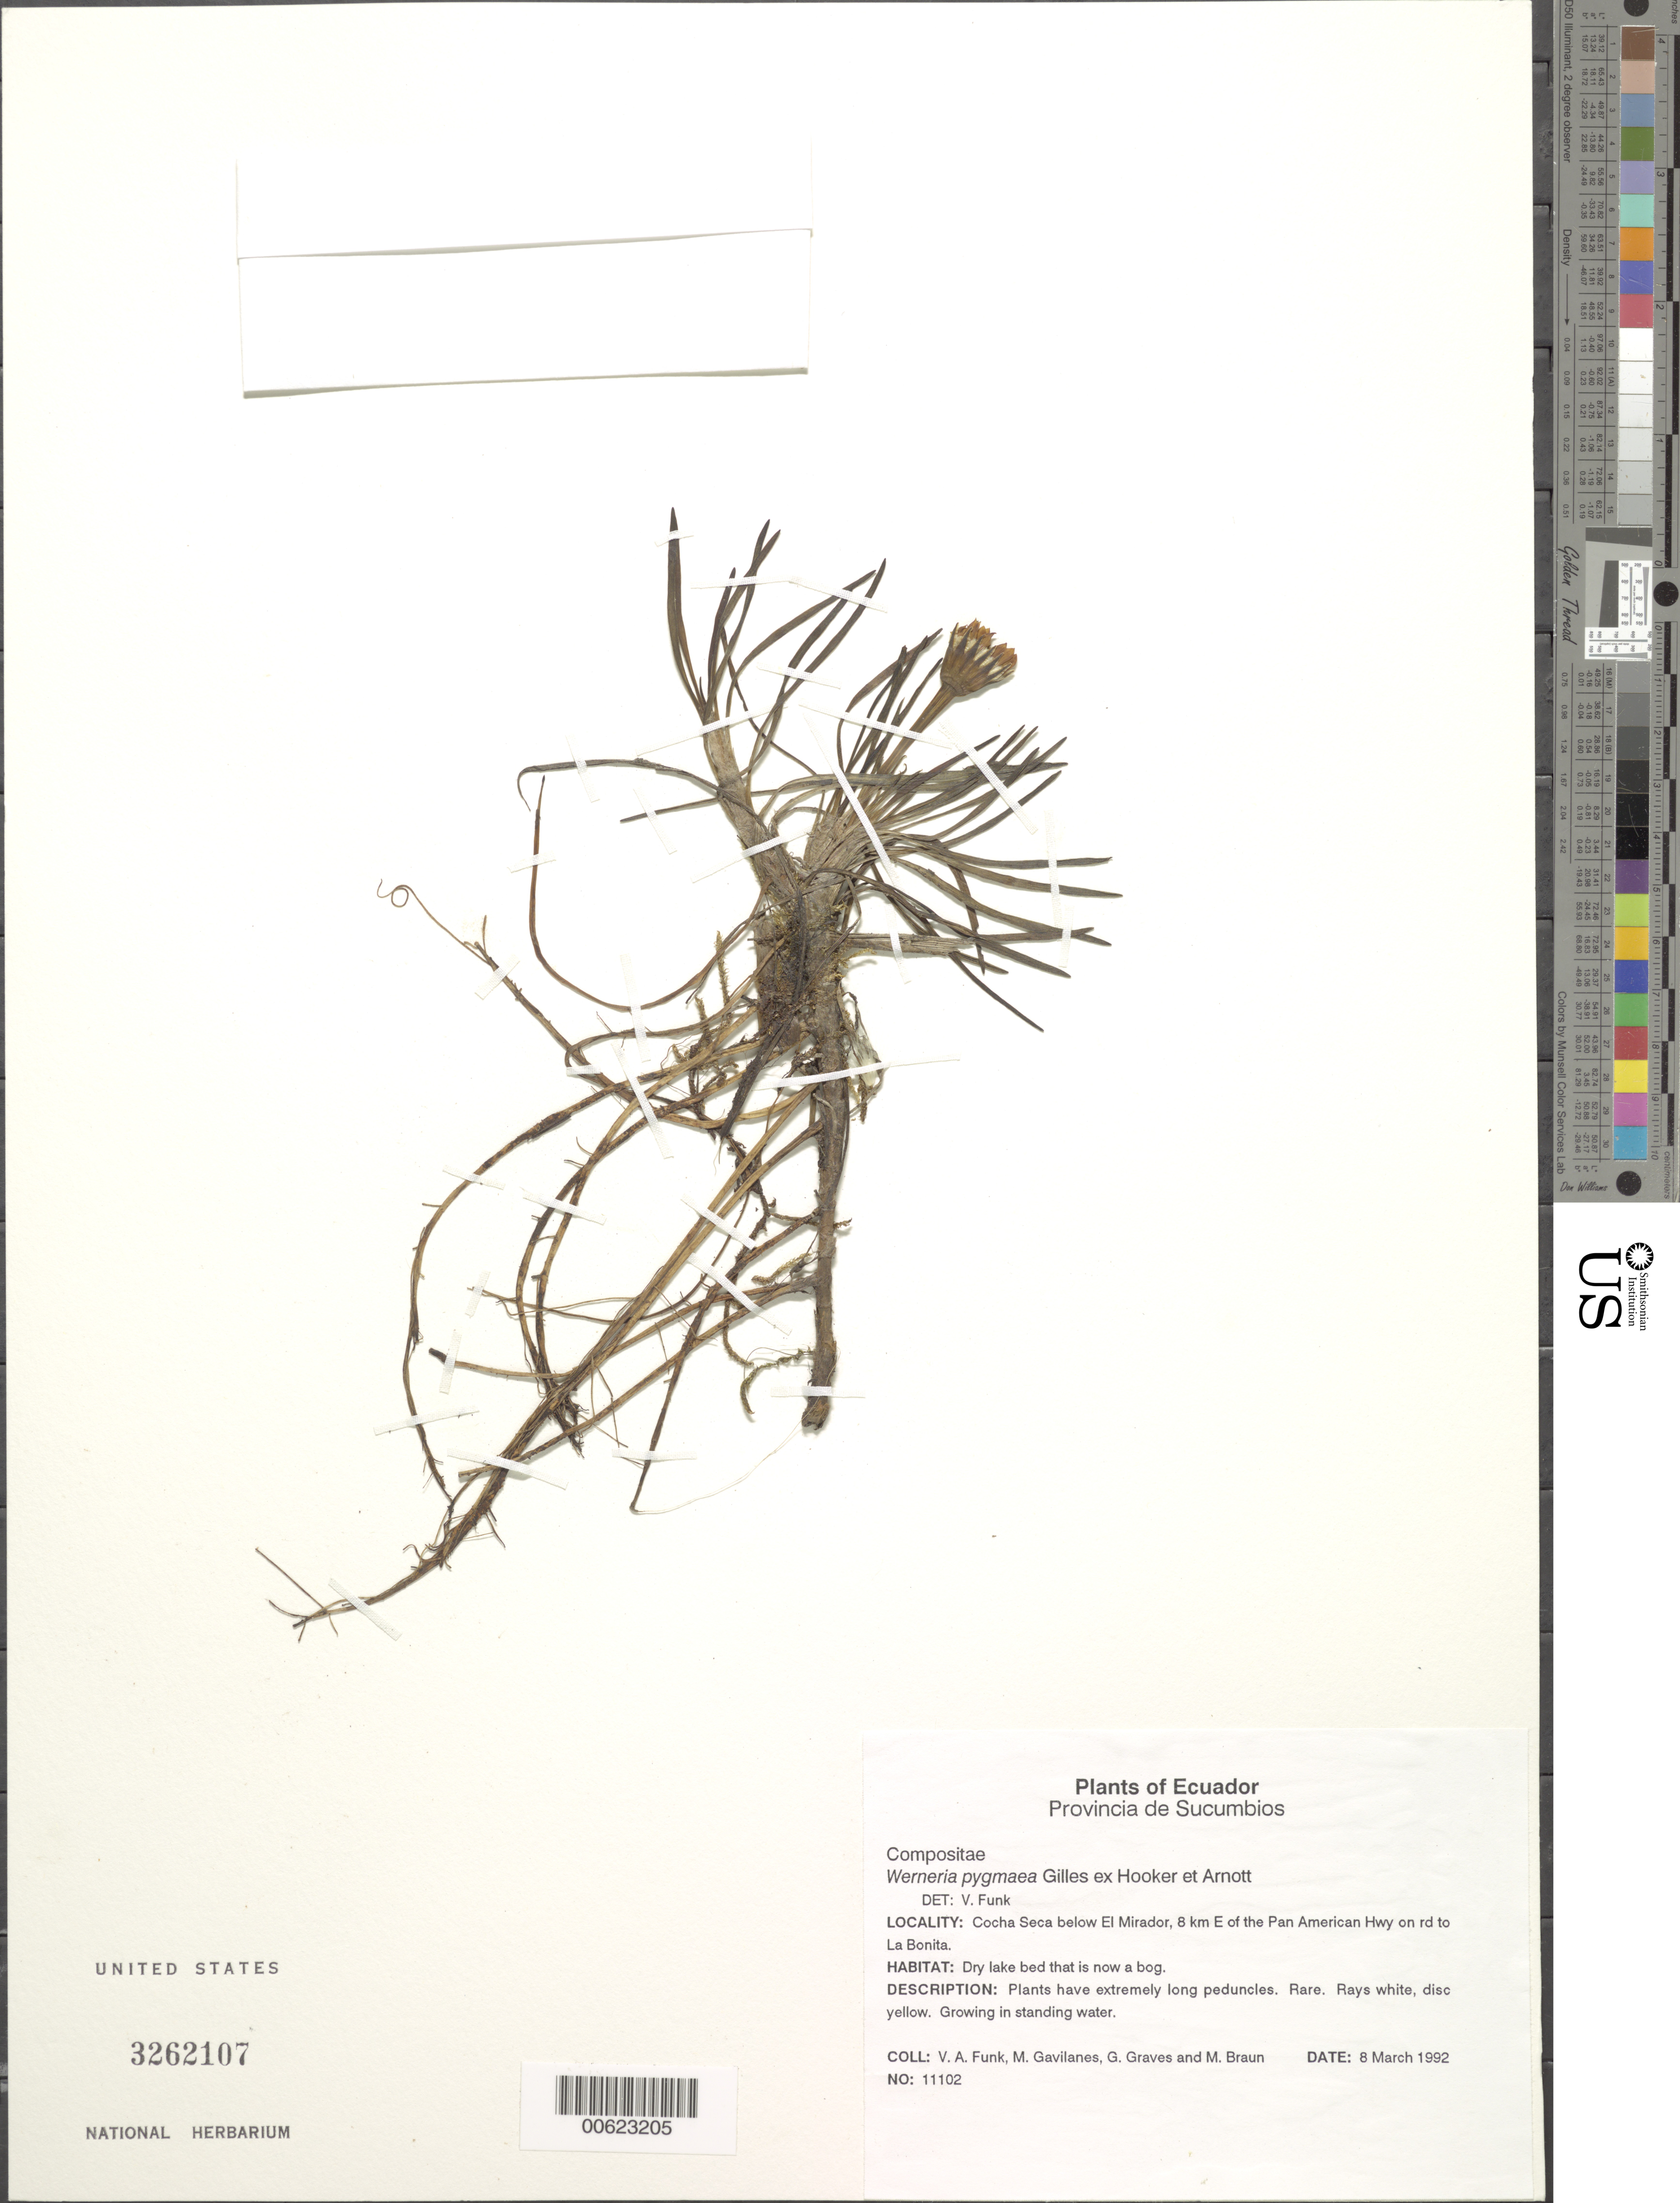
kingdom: Plantae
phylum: Tracheophyta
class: Magnoliopsida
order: Asterales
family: Asteraceae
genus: Werneria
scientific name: Werneria pygmaea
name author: Gillies ex Hook. & Arn.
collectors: V. Funk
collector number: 11102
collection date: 1992-03-08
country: Ecuador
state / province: Sucumbios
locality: Cacha Seca below El Mirador, 8 km E of the Pan American Hwy on rd to La Bonita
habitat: Dry lake bed that is now a bog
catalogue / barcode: US 3262107